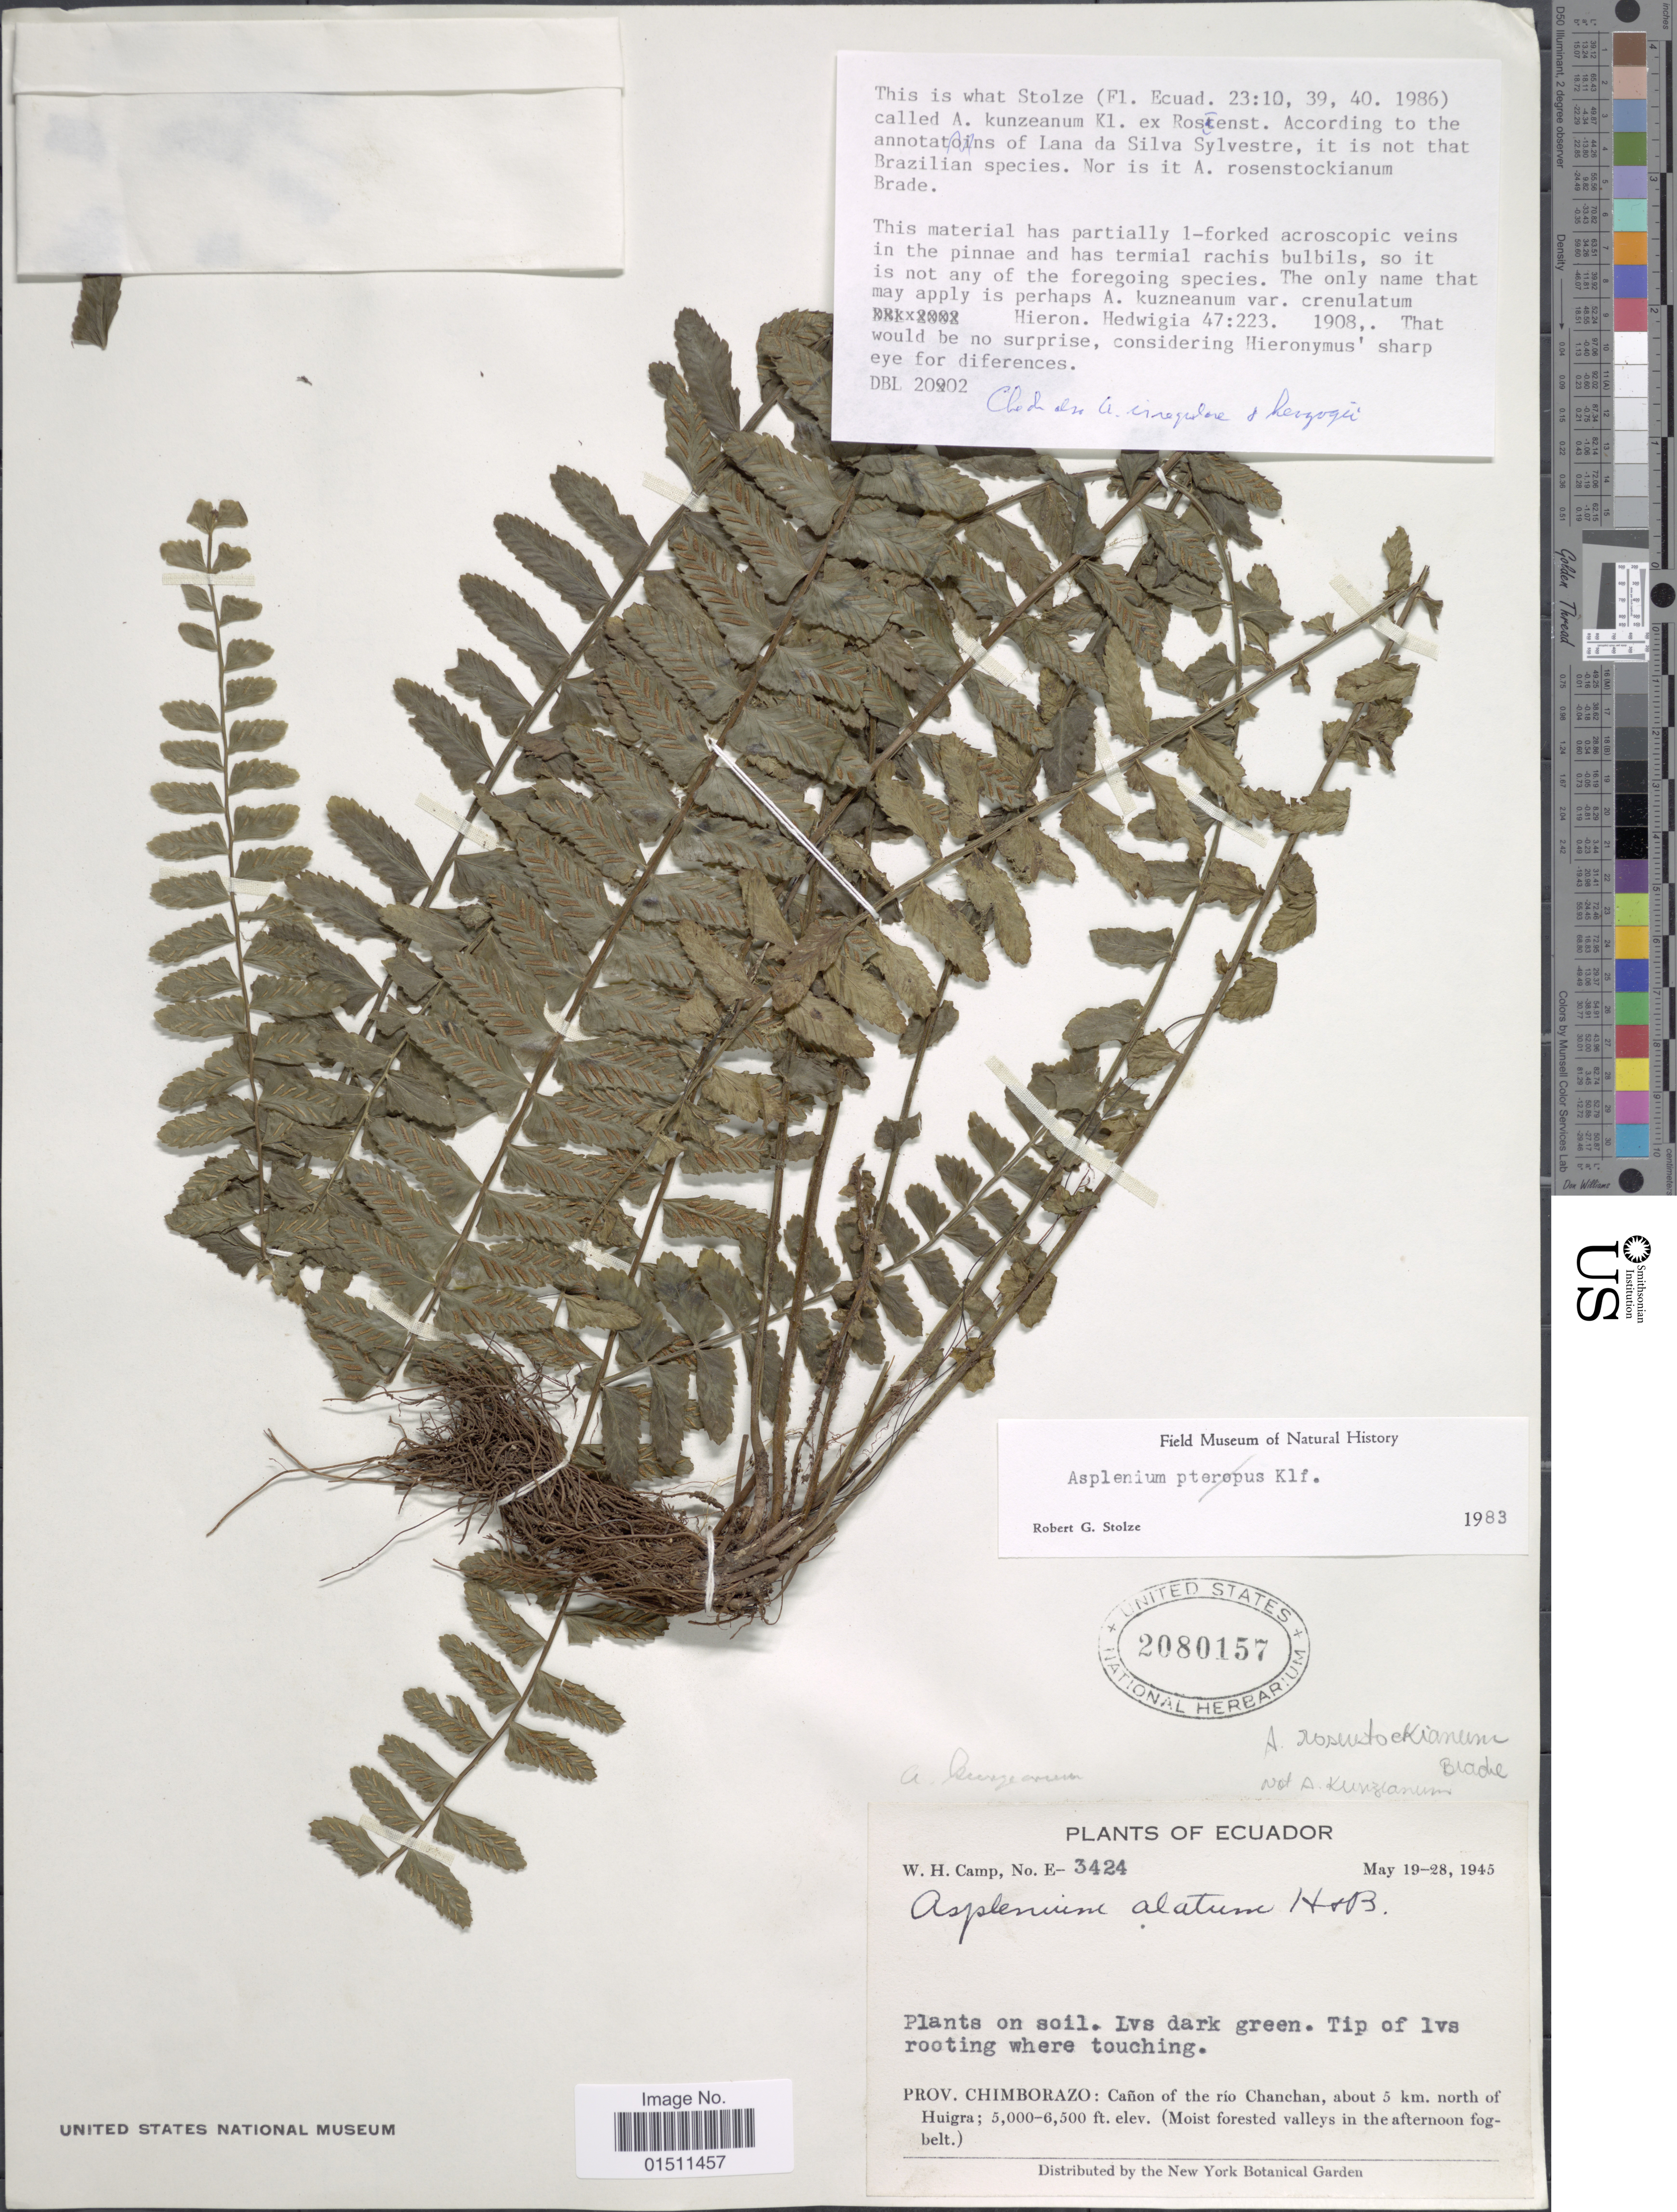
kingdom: Plantae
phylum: Tracheophyta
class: Polypodiopsida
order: Polypodiales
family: Aspleniaceae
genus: Asplenium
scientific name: Asplenium kunzeanum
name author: Klotzsch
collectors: W. H. Camp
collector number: E-3424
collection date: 1945-05-19/1945-05-28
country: Ecuador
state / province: Chimborazo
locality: Ecuador, Cañon of the rio Chanchan, about 5 km, north of Huigra. (moist forested valleys in the afternoon fogbelt.).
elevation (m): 1524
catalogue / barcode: US 2080157